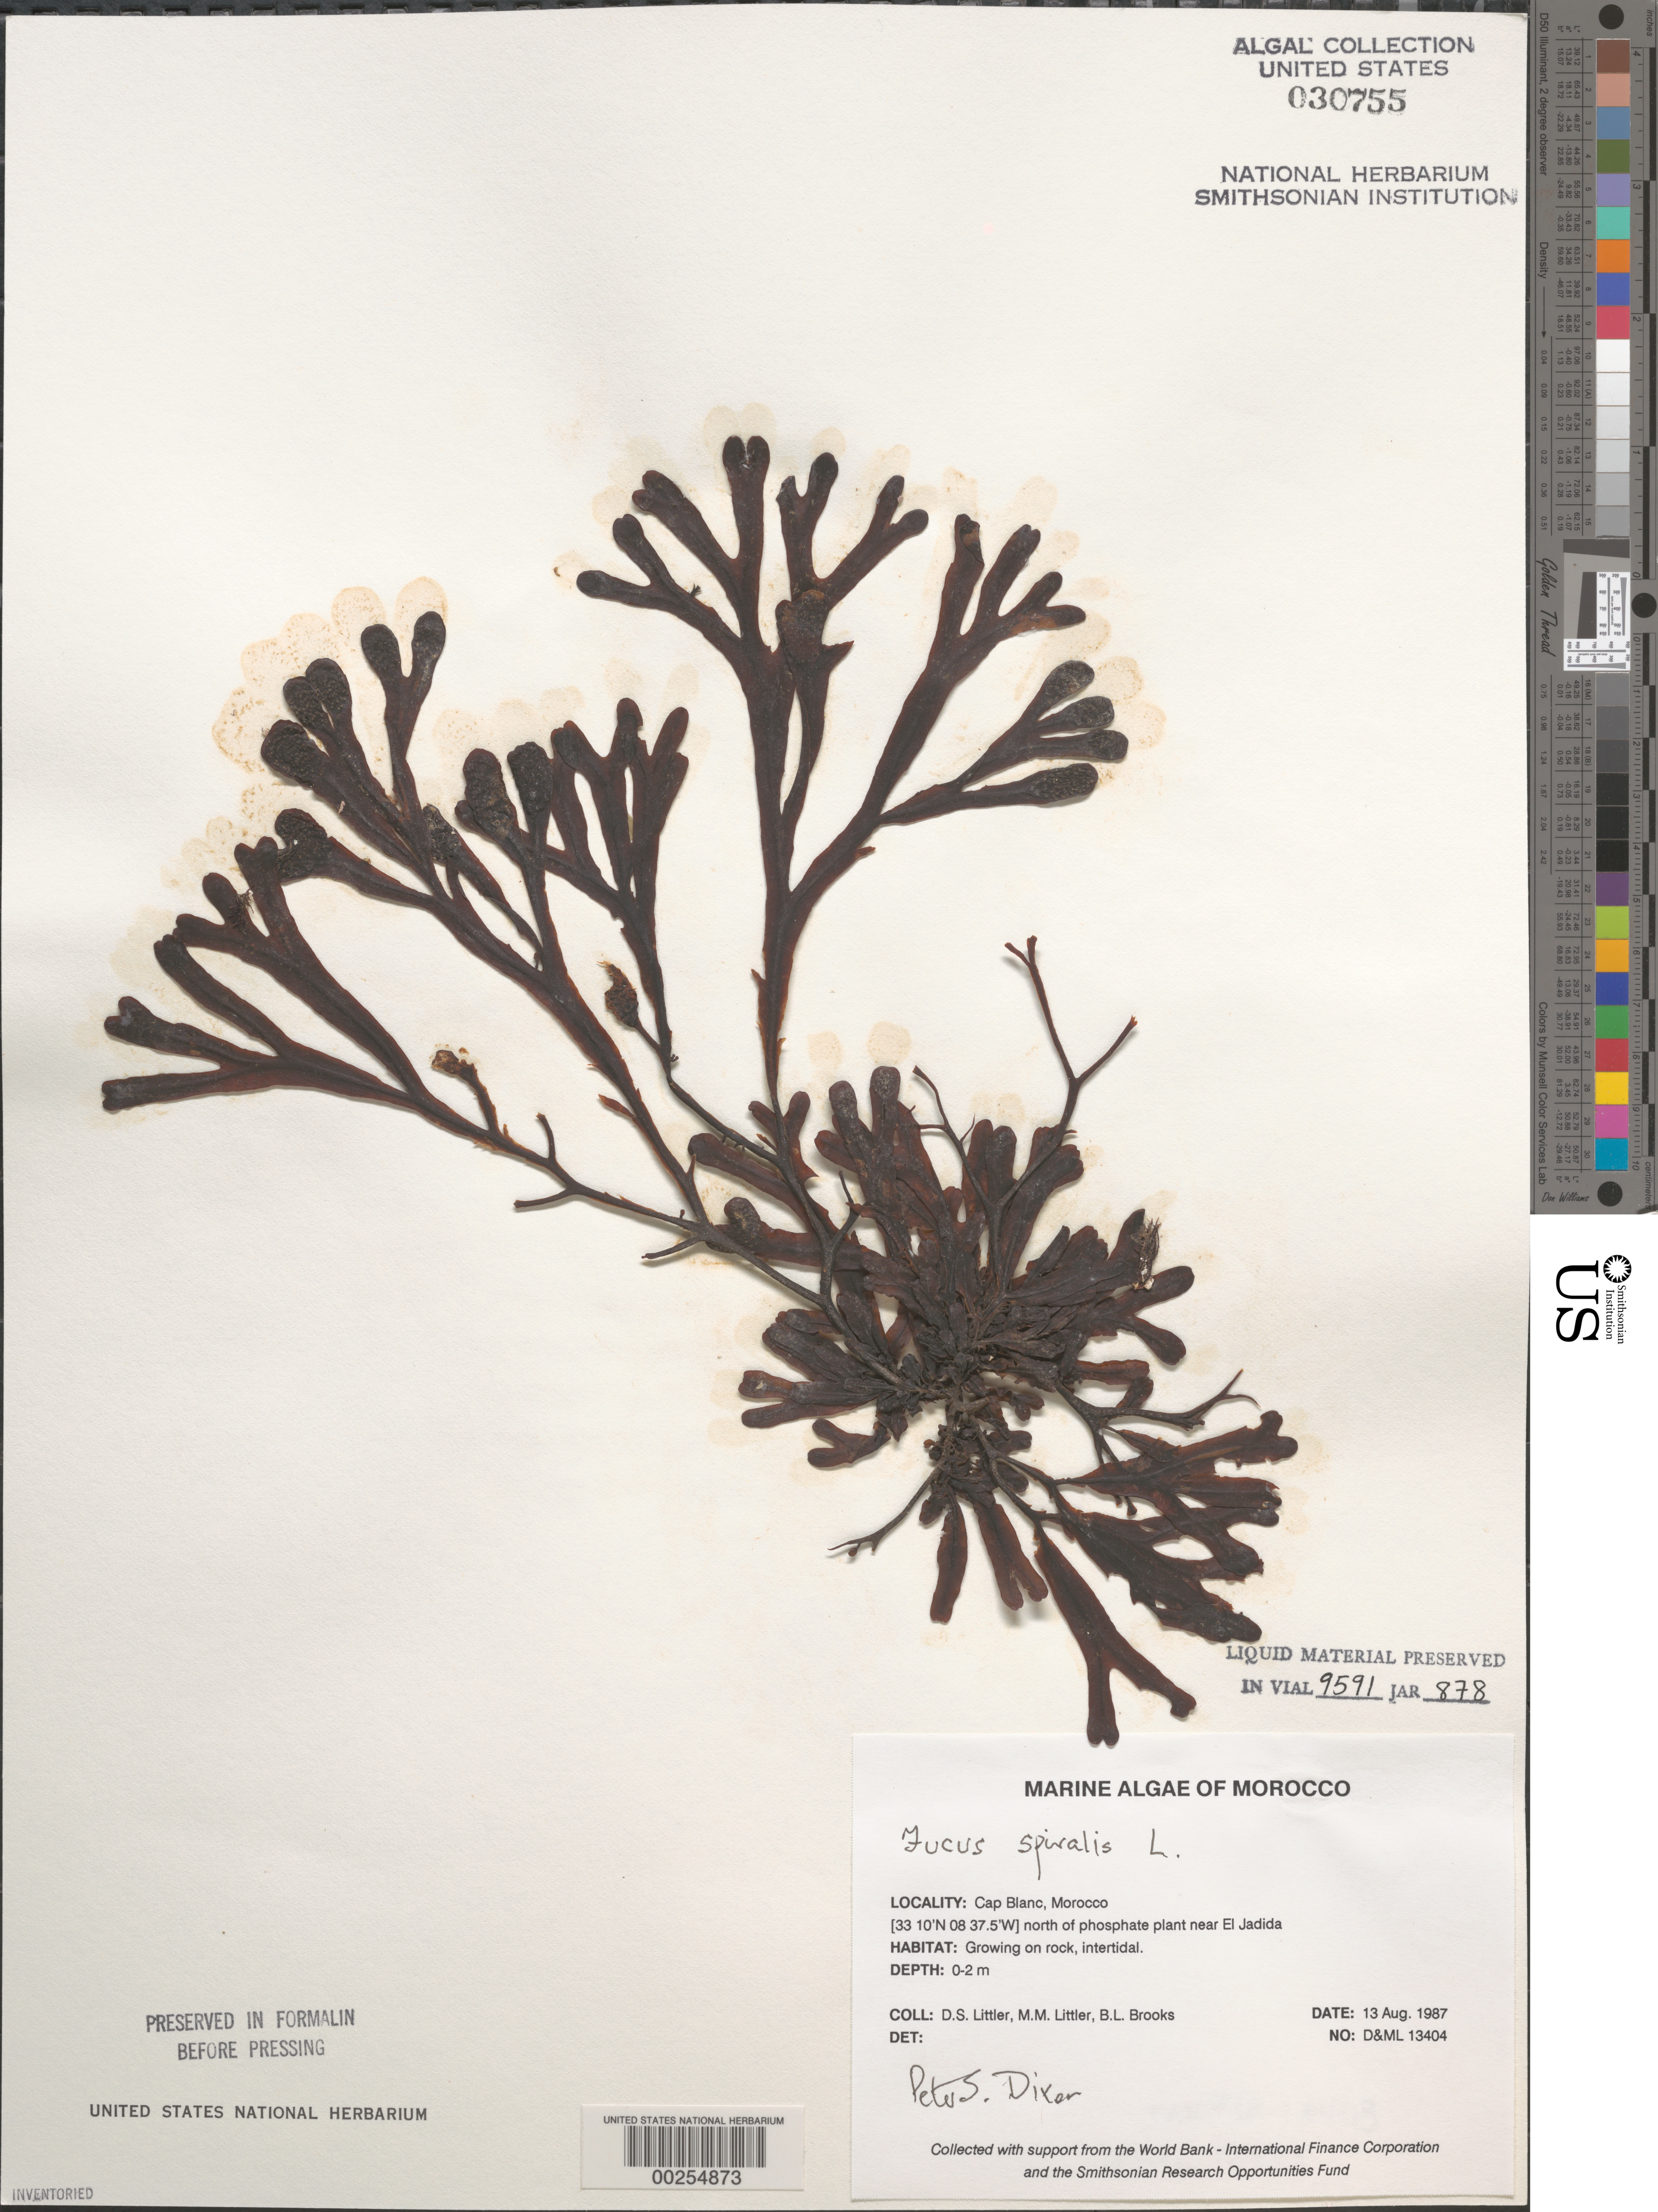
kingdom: Chromista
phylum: Ochrophyta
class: Phaeophyceae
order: Fucales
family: Fucaceae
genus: Fucus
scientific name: Fucus spiralis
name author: L.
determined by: Dixon, P. S.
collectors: D. S. Littler, M. M. Littler & B. Brooks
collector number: D&ML 13404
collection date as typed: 13 Aug 1987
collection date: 1987-08-13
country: Morocco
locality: Cap Blanc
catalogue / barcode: US 30755